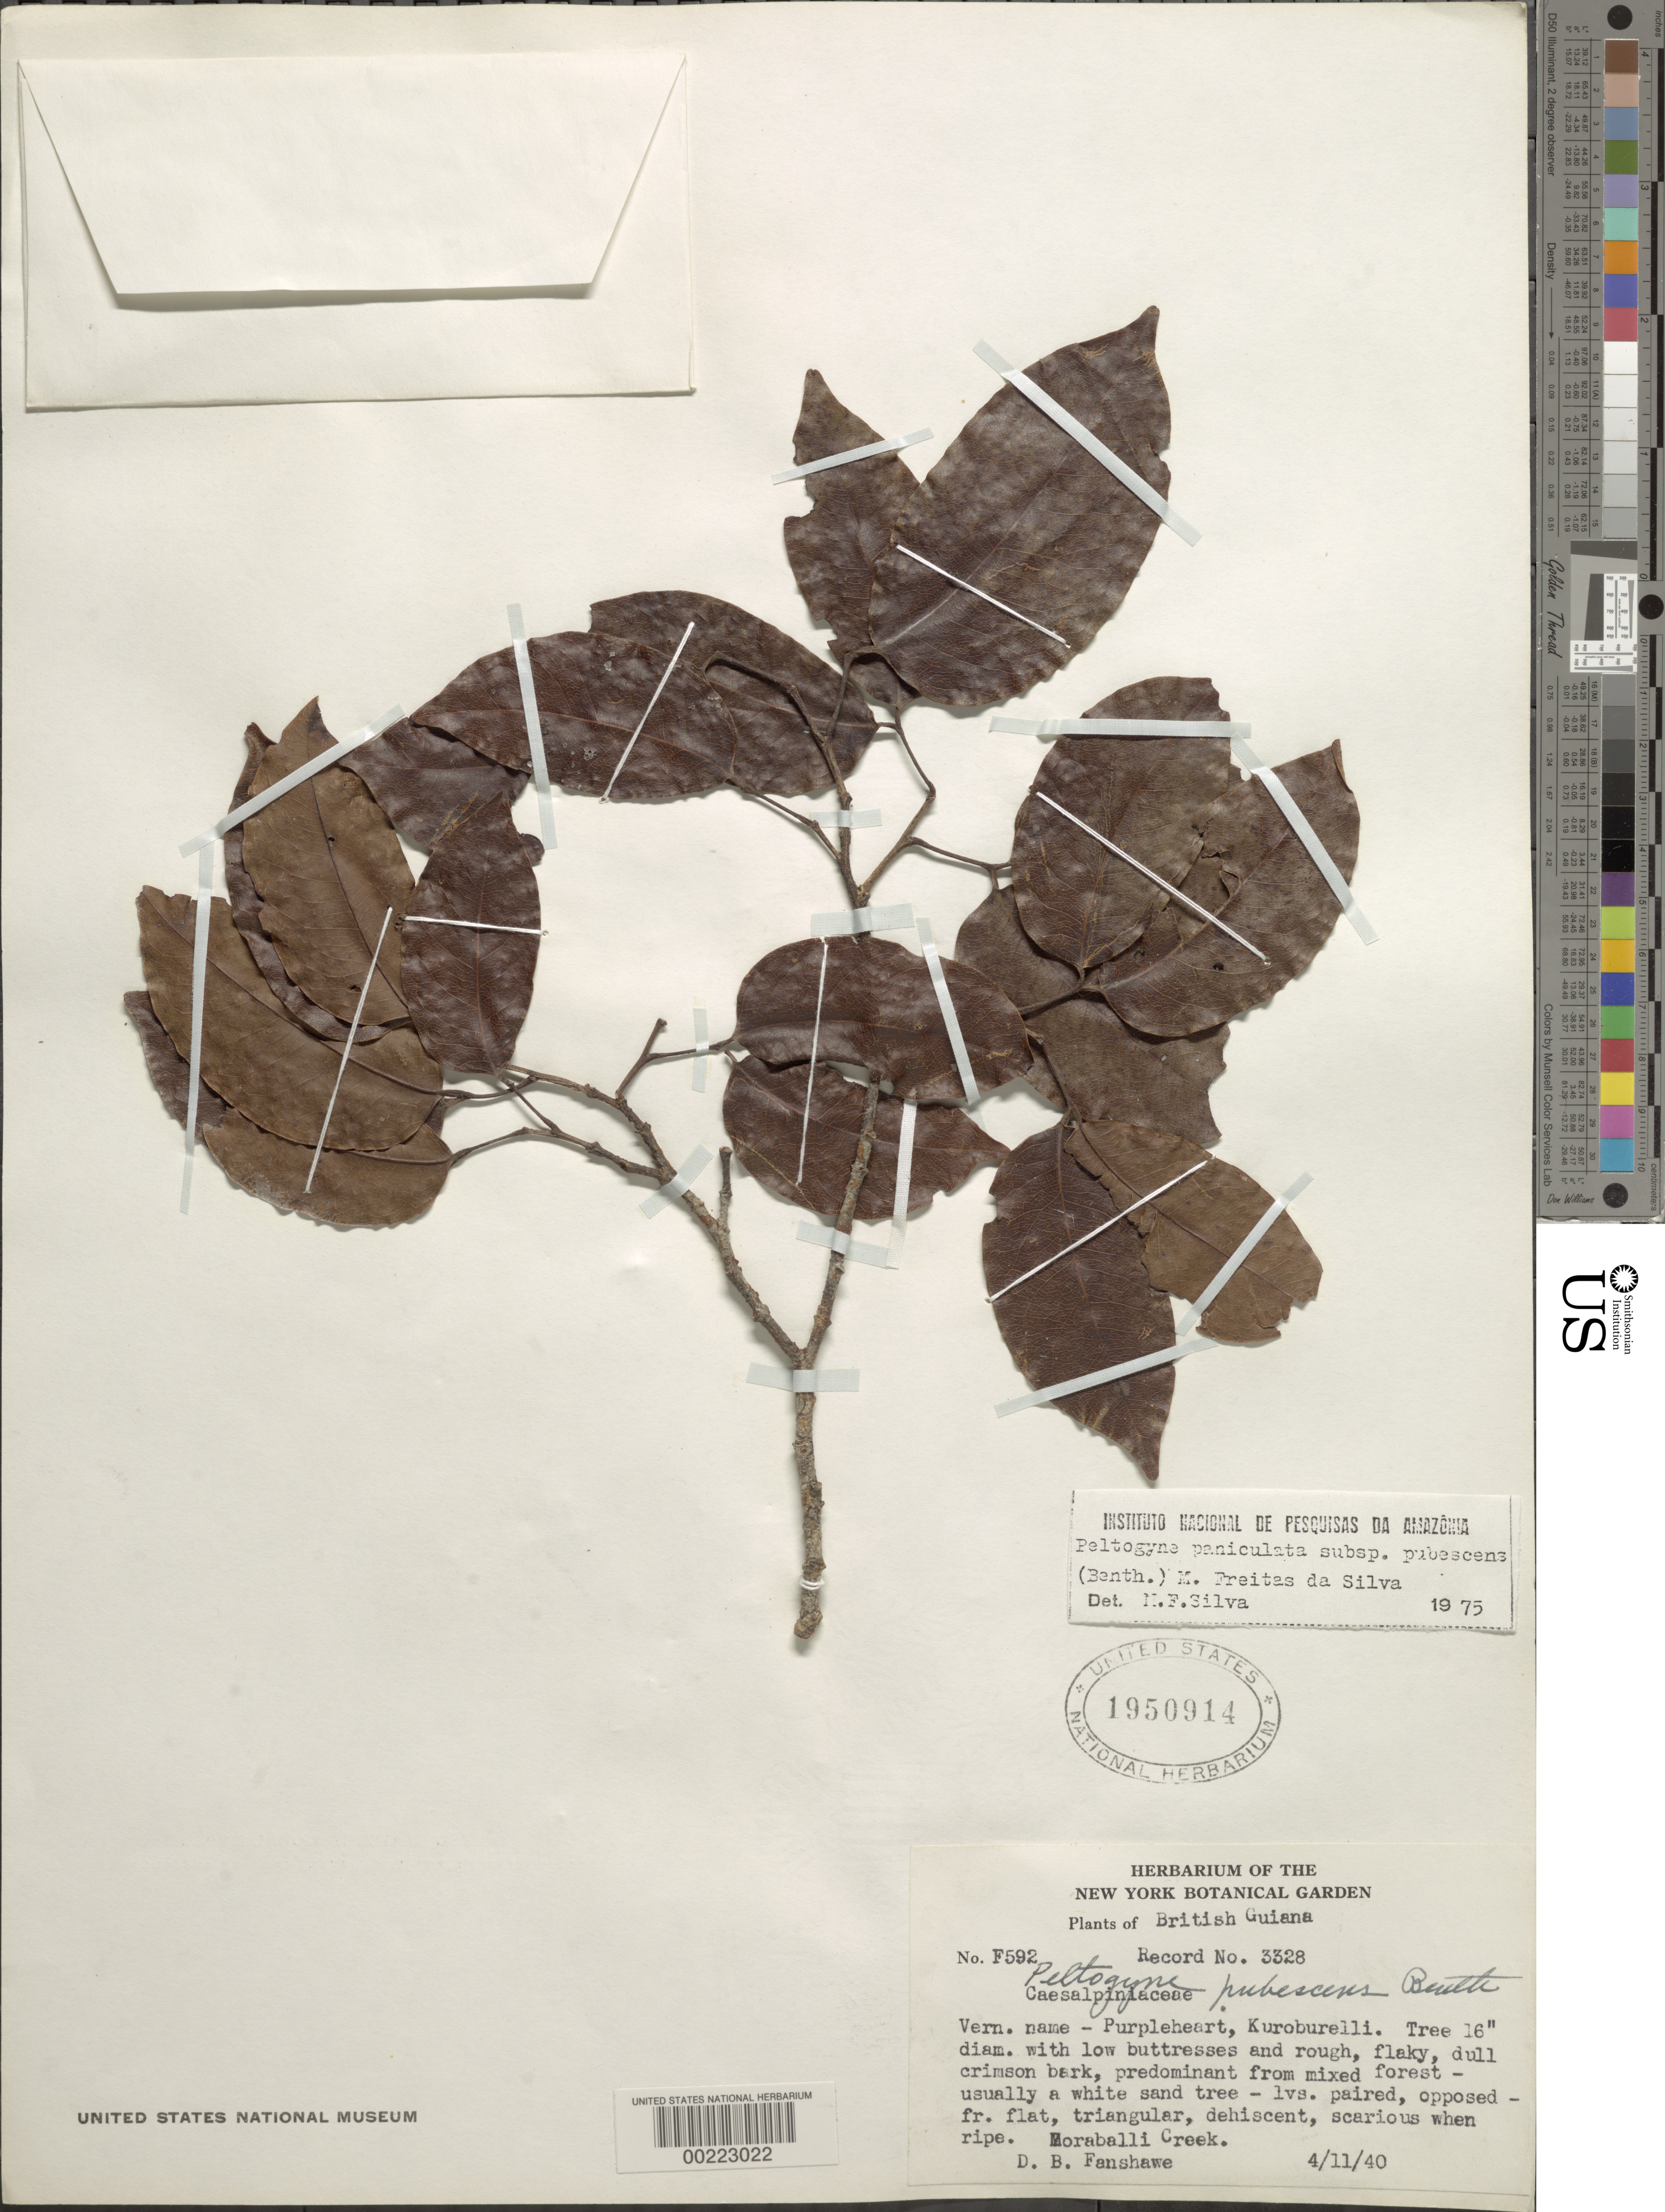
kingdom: Plantae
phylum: Tracheophyta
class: Magnoliopsida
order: Fabales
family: Fabaceae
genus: Peltogyne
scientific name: Peltogyne paniculata subsp. pubescens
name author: (Benth.) M.F. Silva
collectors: D. B. Fanshawe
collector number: F592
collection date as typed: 11 Apr 1940 or 04 Nov 1940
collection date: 1940-04-11 or 1940-11-04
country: Guyana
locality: Moraballi creek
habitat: Mixed forest - usually a white sand tree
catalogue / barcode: US 1950914